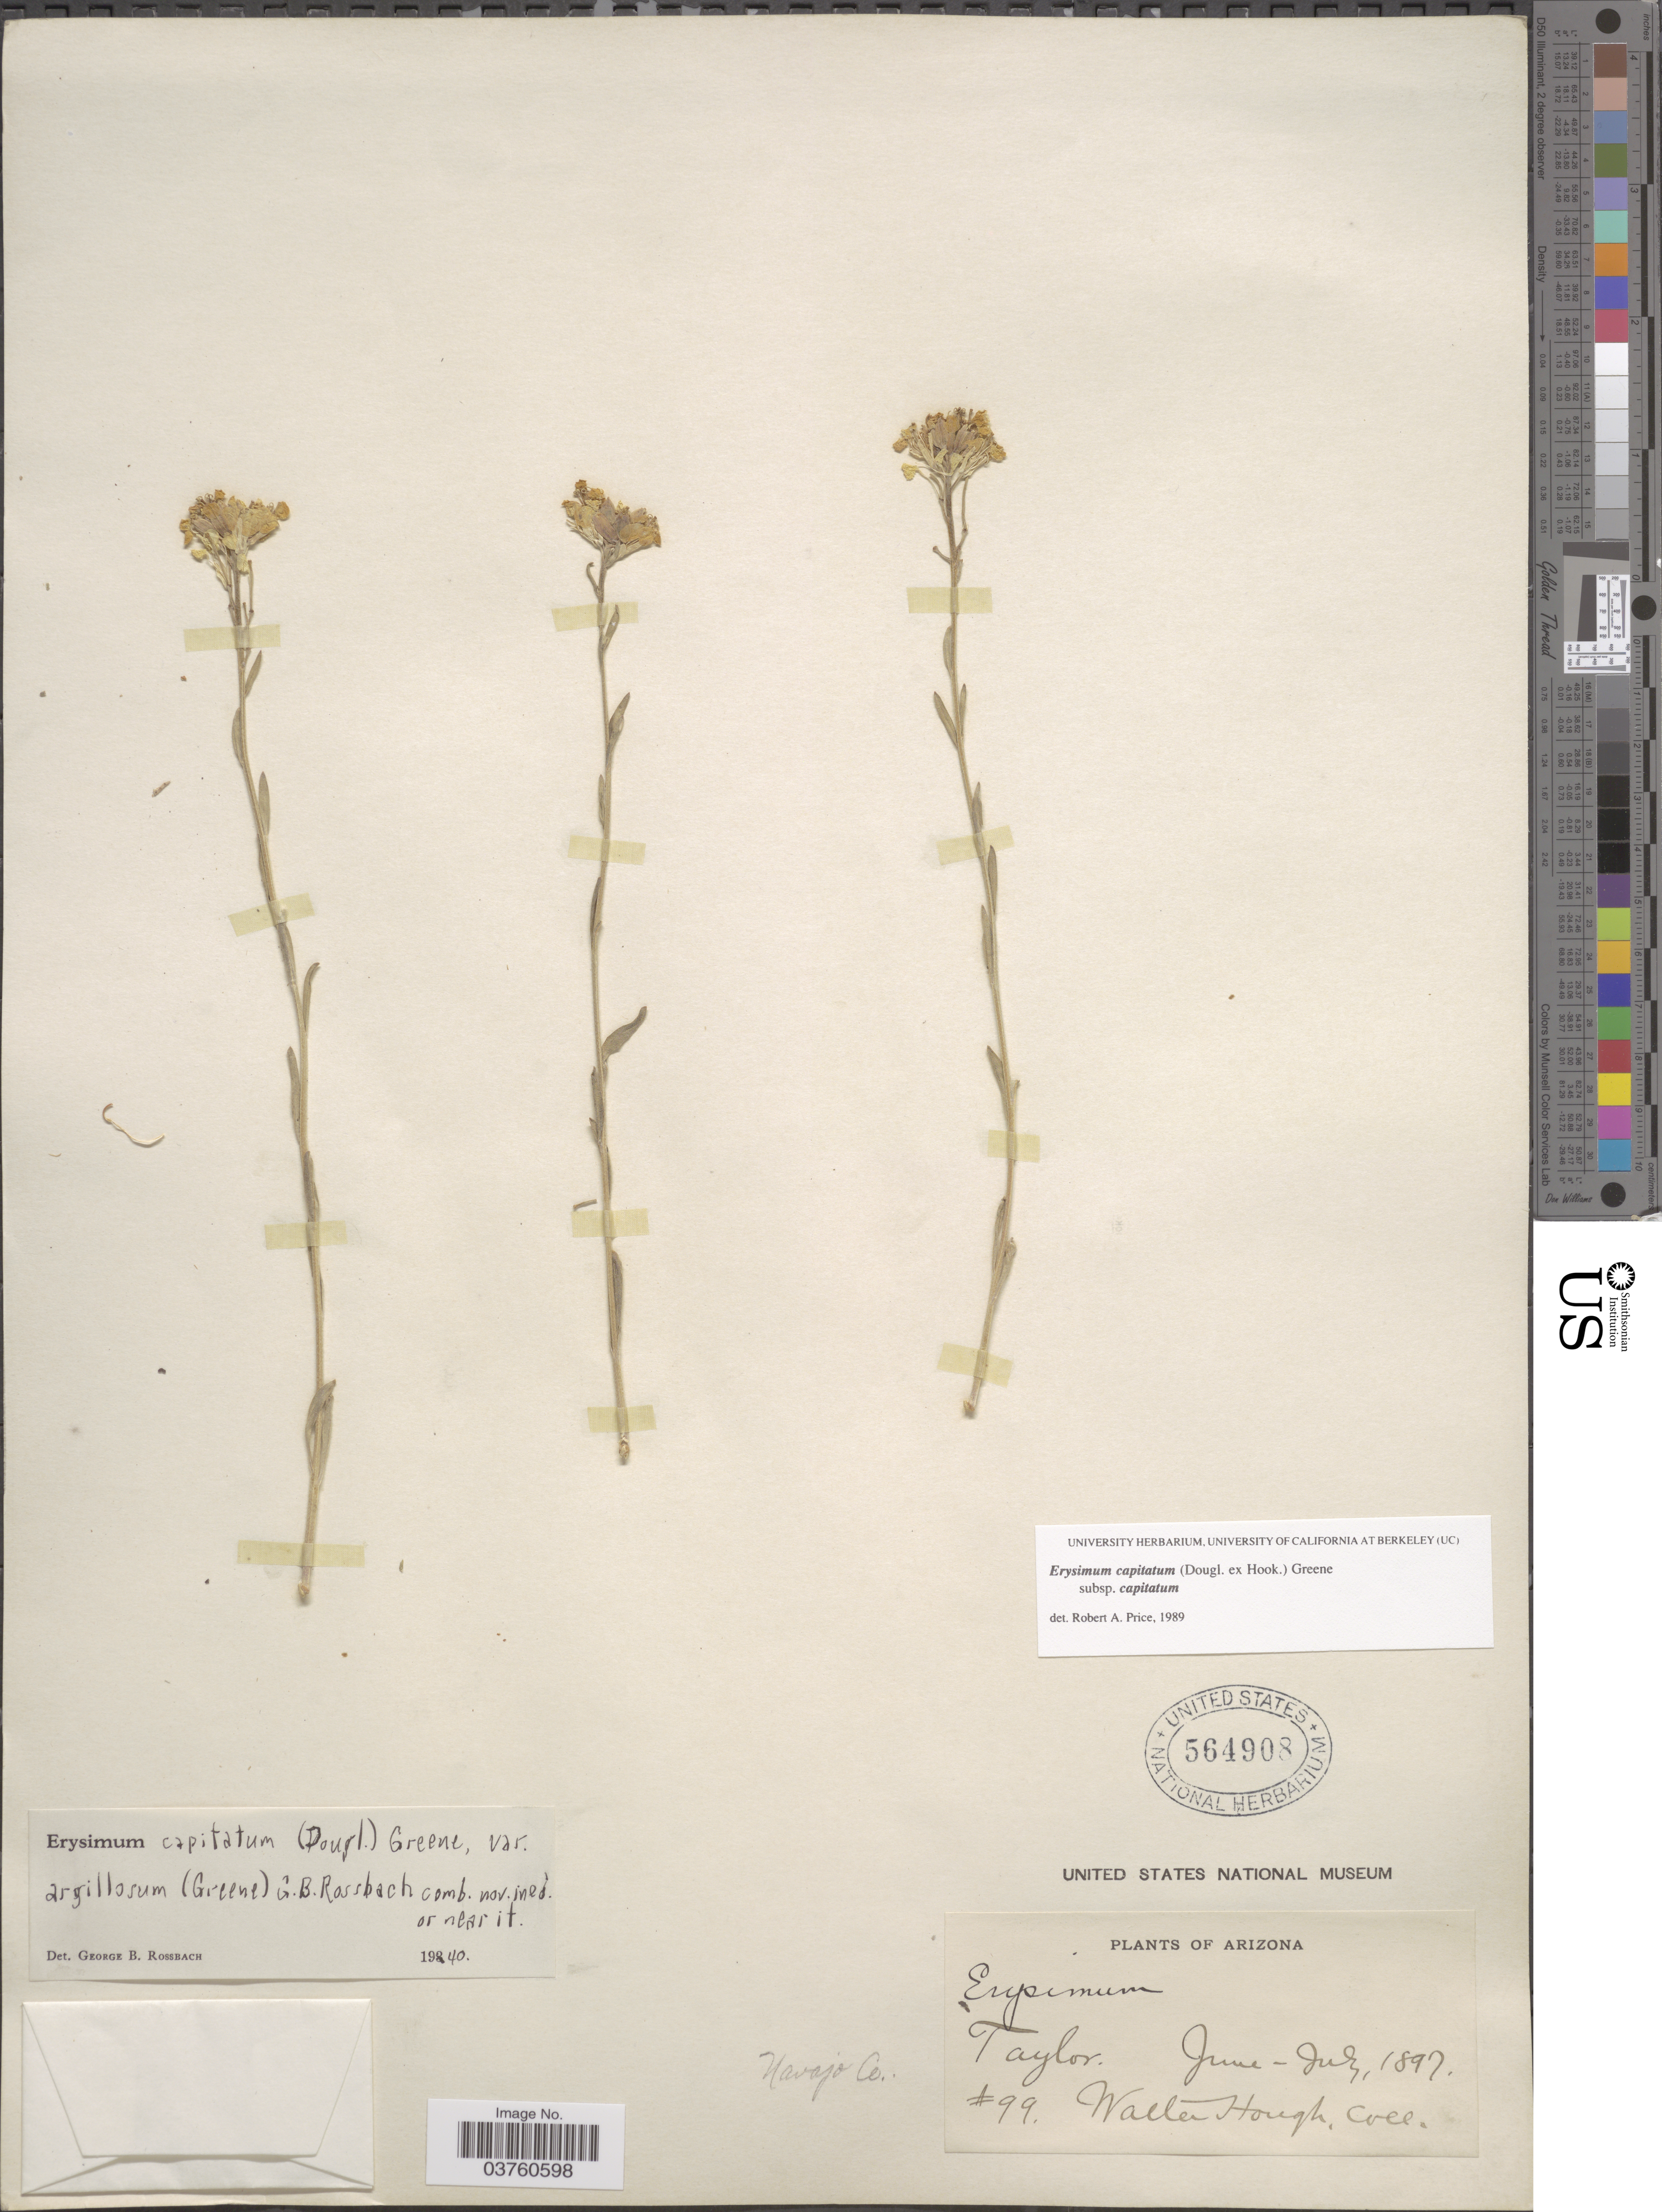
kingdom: Plantae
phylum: Tracheophyta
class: Magnoliopsida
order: Brassicales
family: Brassicaceae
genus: Erysimum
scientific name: Erysimum capitatum subsp. capitatum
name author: (Douglas ex Hook.) Greene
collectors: W. Hough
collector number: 99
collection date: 1897-06/1897-07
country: United States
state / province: Arizona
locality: Taylor. Navajo Co.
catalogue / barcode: US 564908